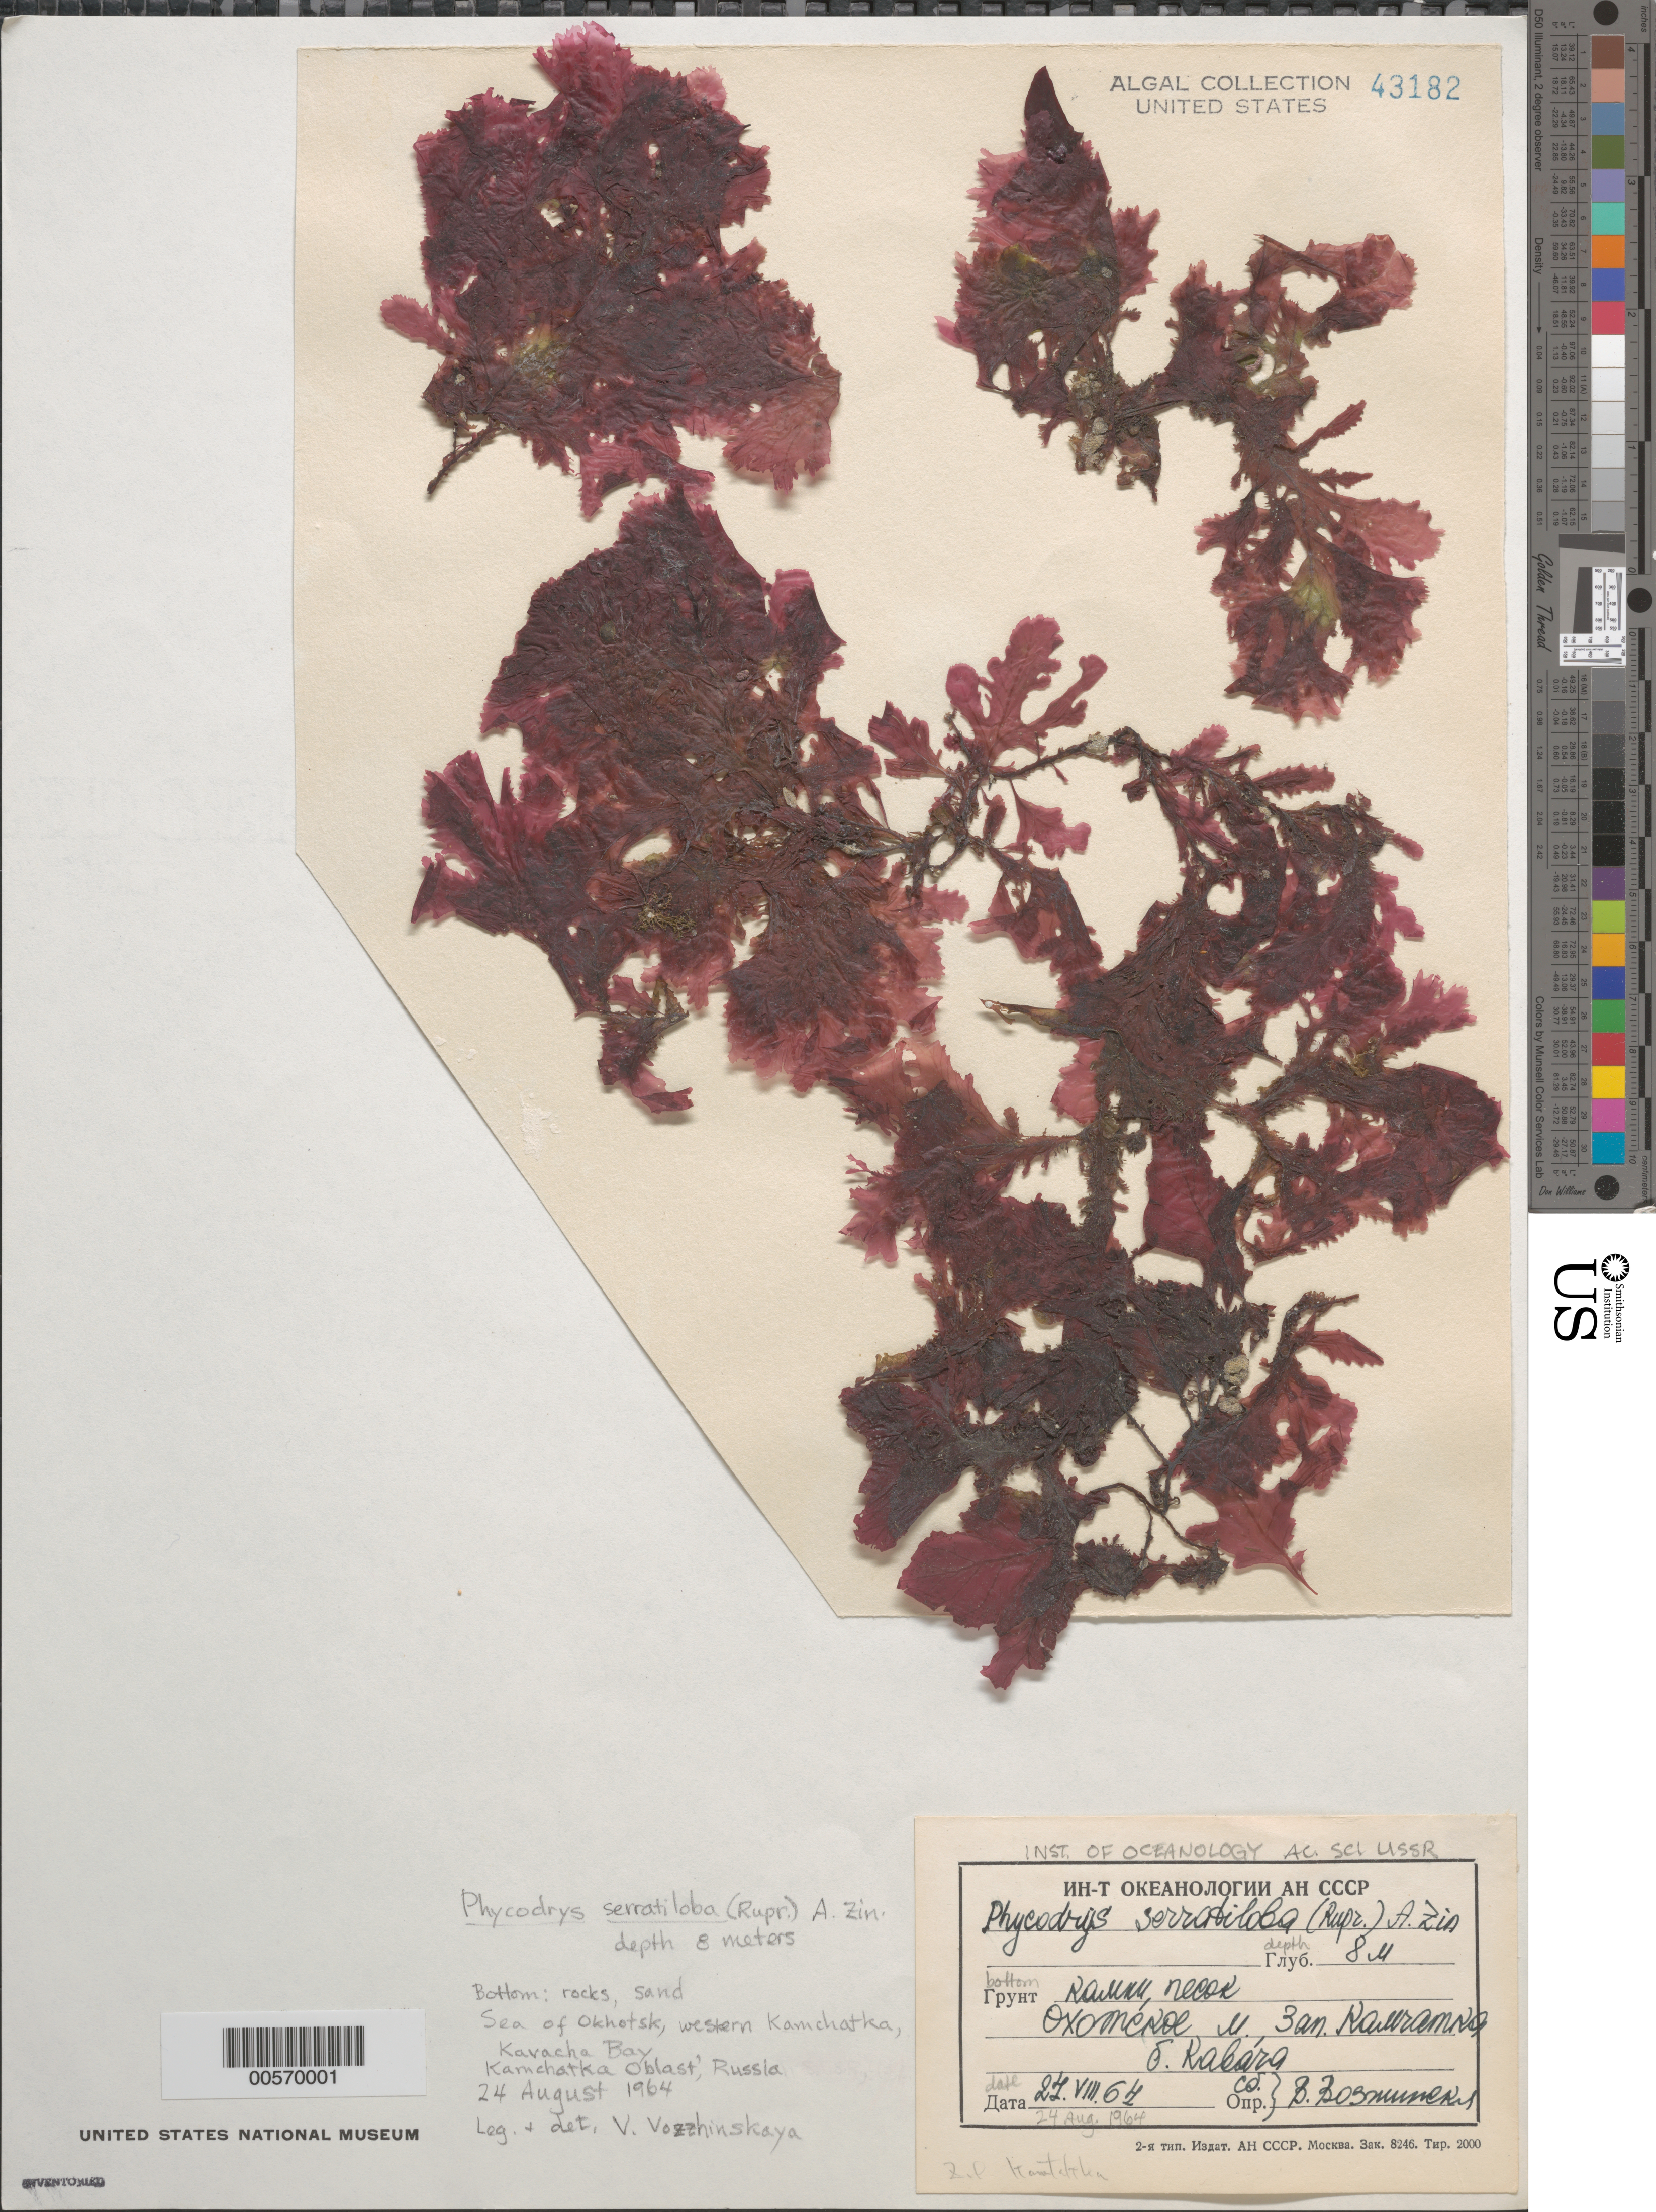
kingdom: Plantae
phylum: Rhodophyta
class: Florideophyceae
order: Ceramiales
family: Delesseriaceae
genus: Phycodrys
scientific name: Phycodrys serratiloba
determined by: Vozzhinskaya, V.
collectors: V. Vozzhinskaya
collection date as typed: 24 Aug 1964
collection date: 1964-08-24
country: Russian Federation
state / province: Kamchatka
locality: Sea of Okhotsk, western Kamchatka, Kavacha Bay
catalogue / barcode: US 43182